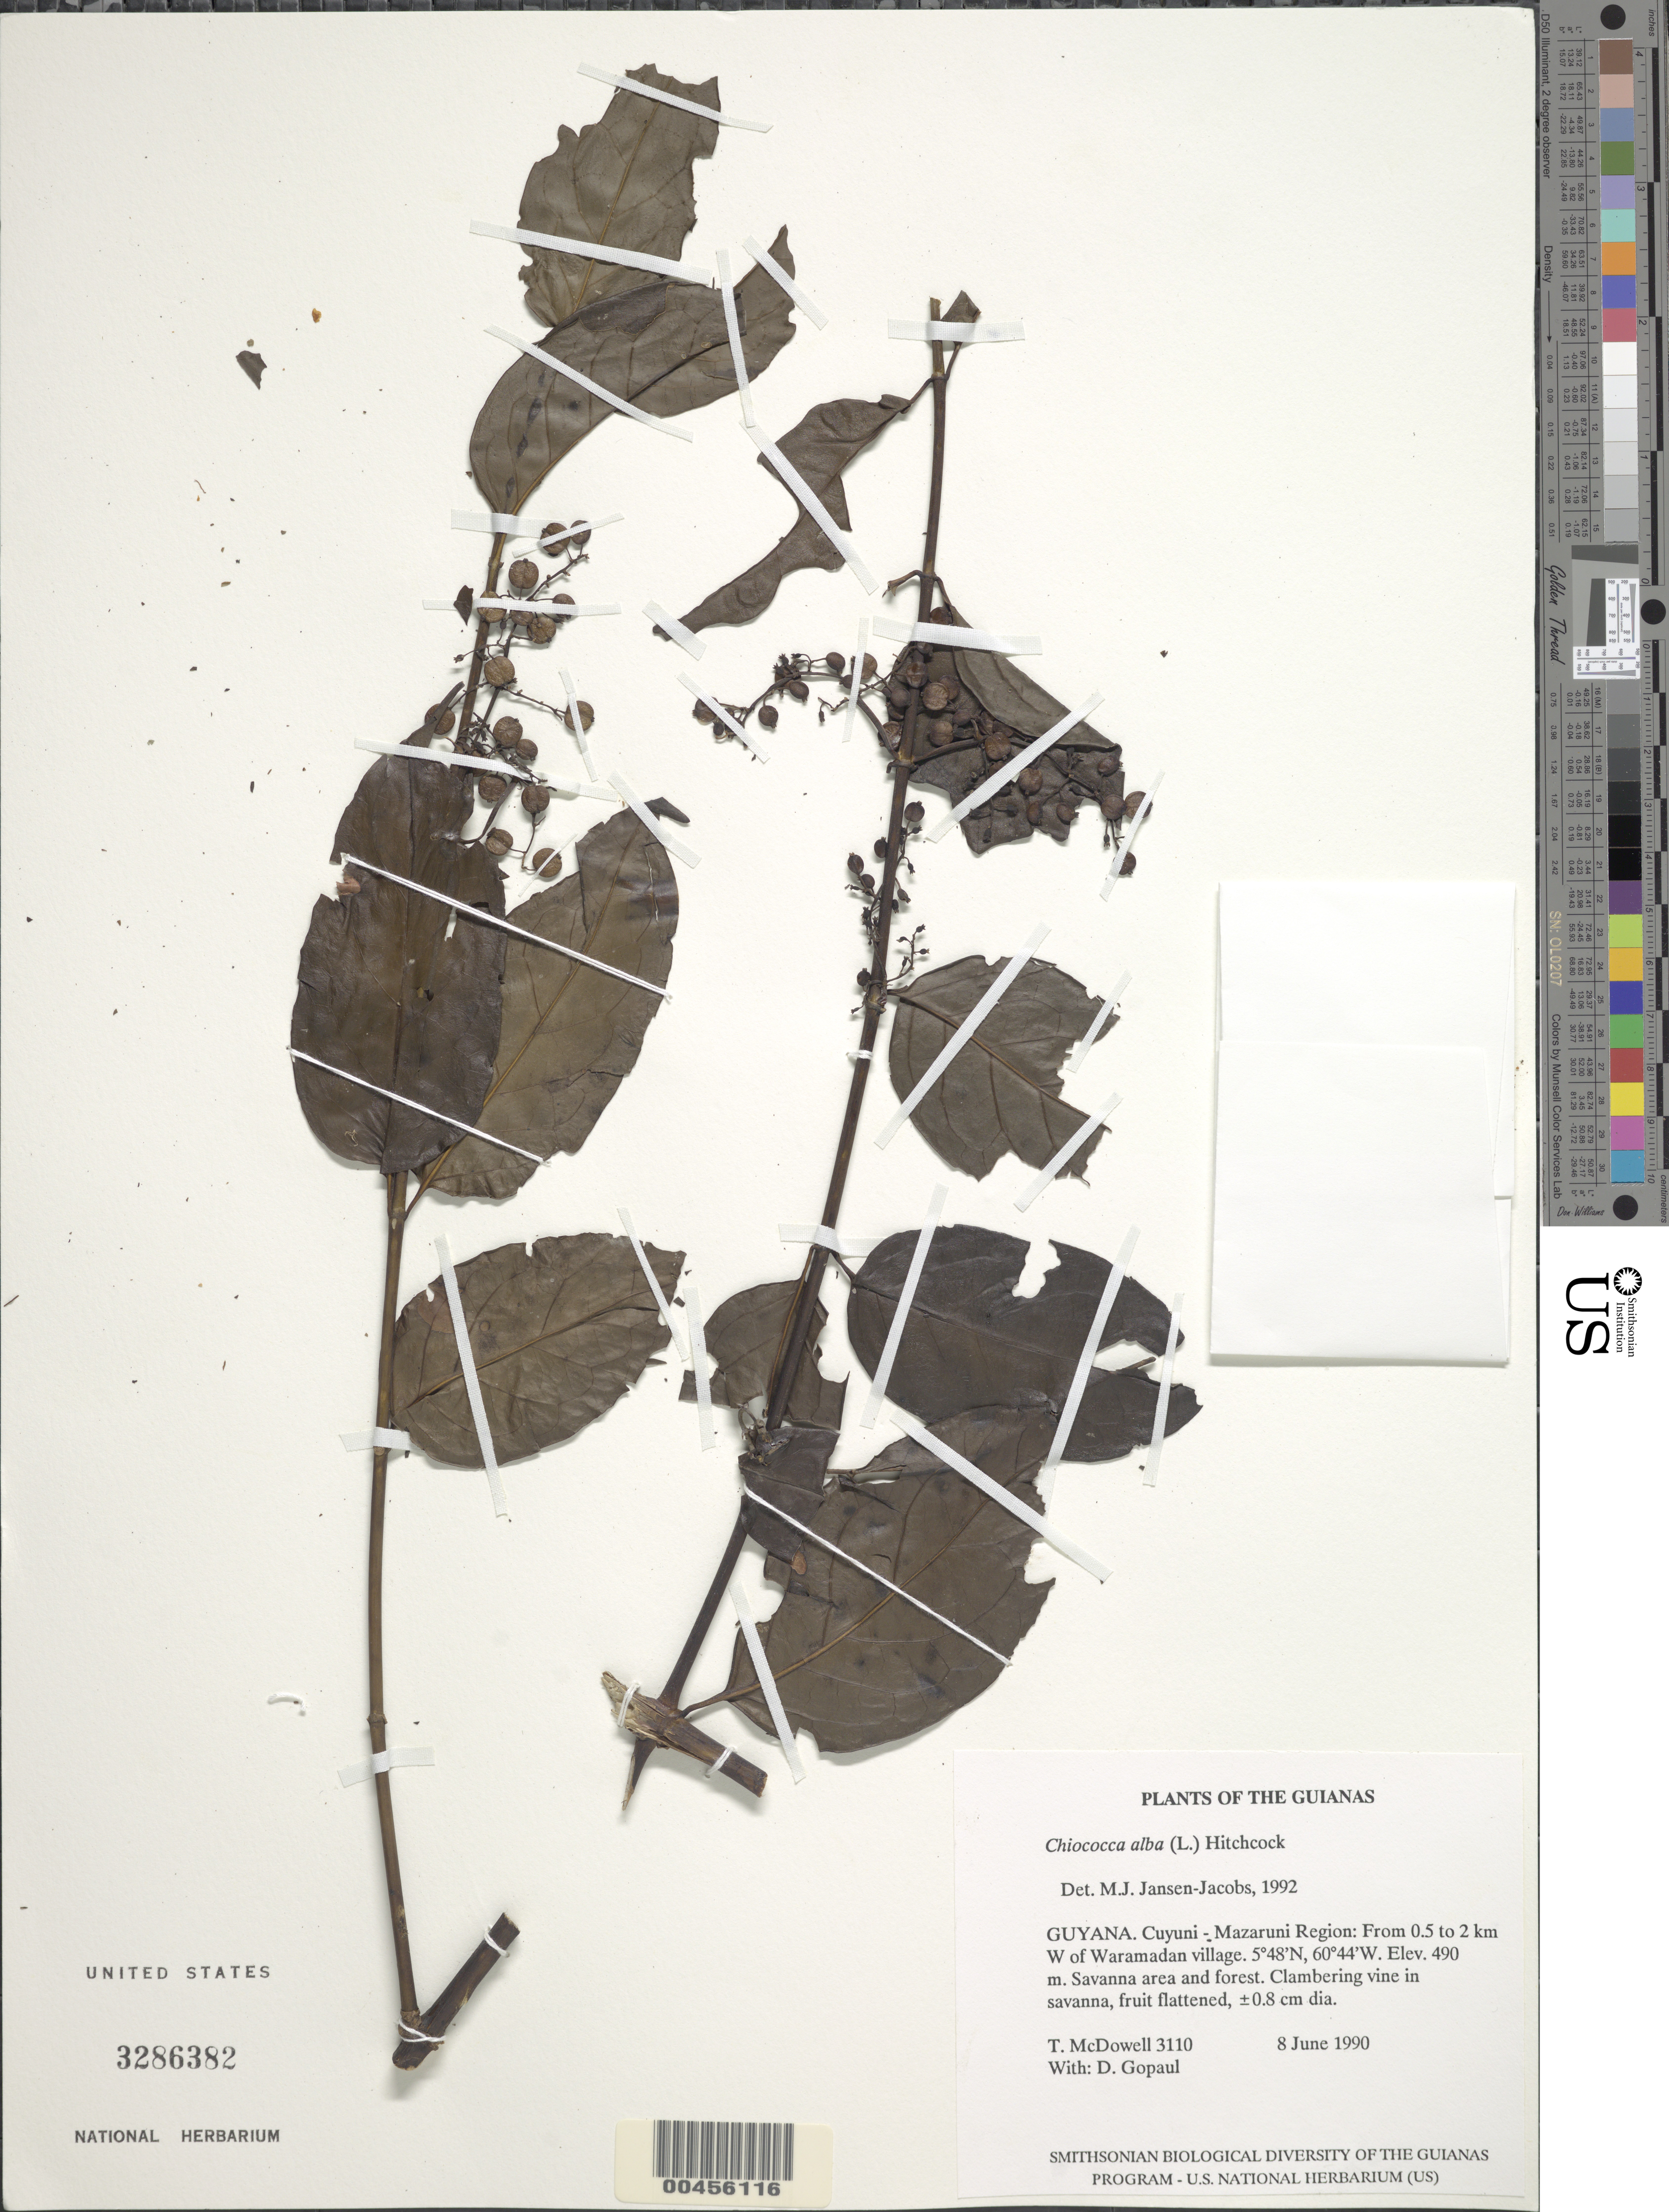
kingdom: Plantae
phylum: Tracheophyta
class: Magnoliopsida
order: Gentianales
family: Rubiaceae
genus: Chiococca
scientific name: Chiococca alba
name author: (L.) Hitchc.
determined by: Jansen-Jacobs, M. J., (U), Nationaal Herbarium Nederland, Utrecht University branch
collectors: T. McDowell & D. Gopaul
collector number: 3110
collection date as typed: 8 June 1990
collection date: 1990-06-08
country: Guyana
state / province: Cuyuni-Mazaruni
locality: From 0.5 to 2 km W of Waramadan village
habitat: Savanna area and forest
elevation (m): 490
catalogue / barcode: US 3286382